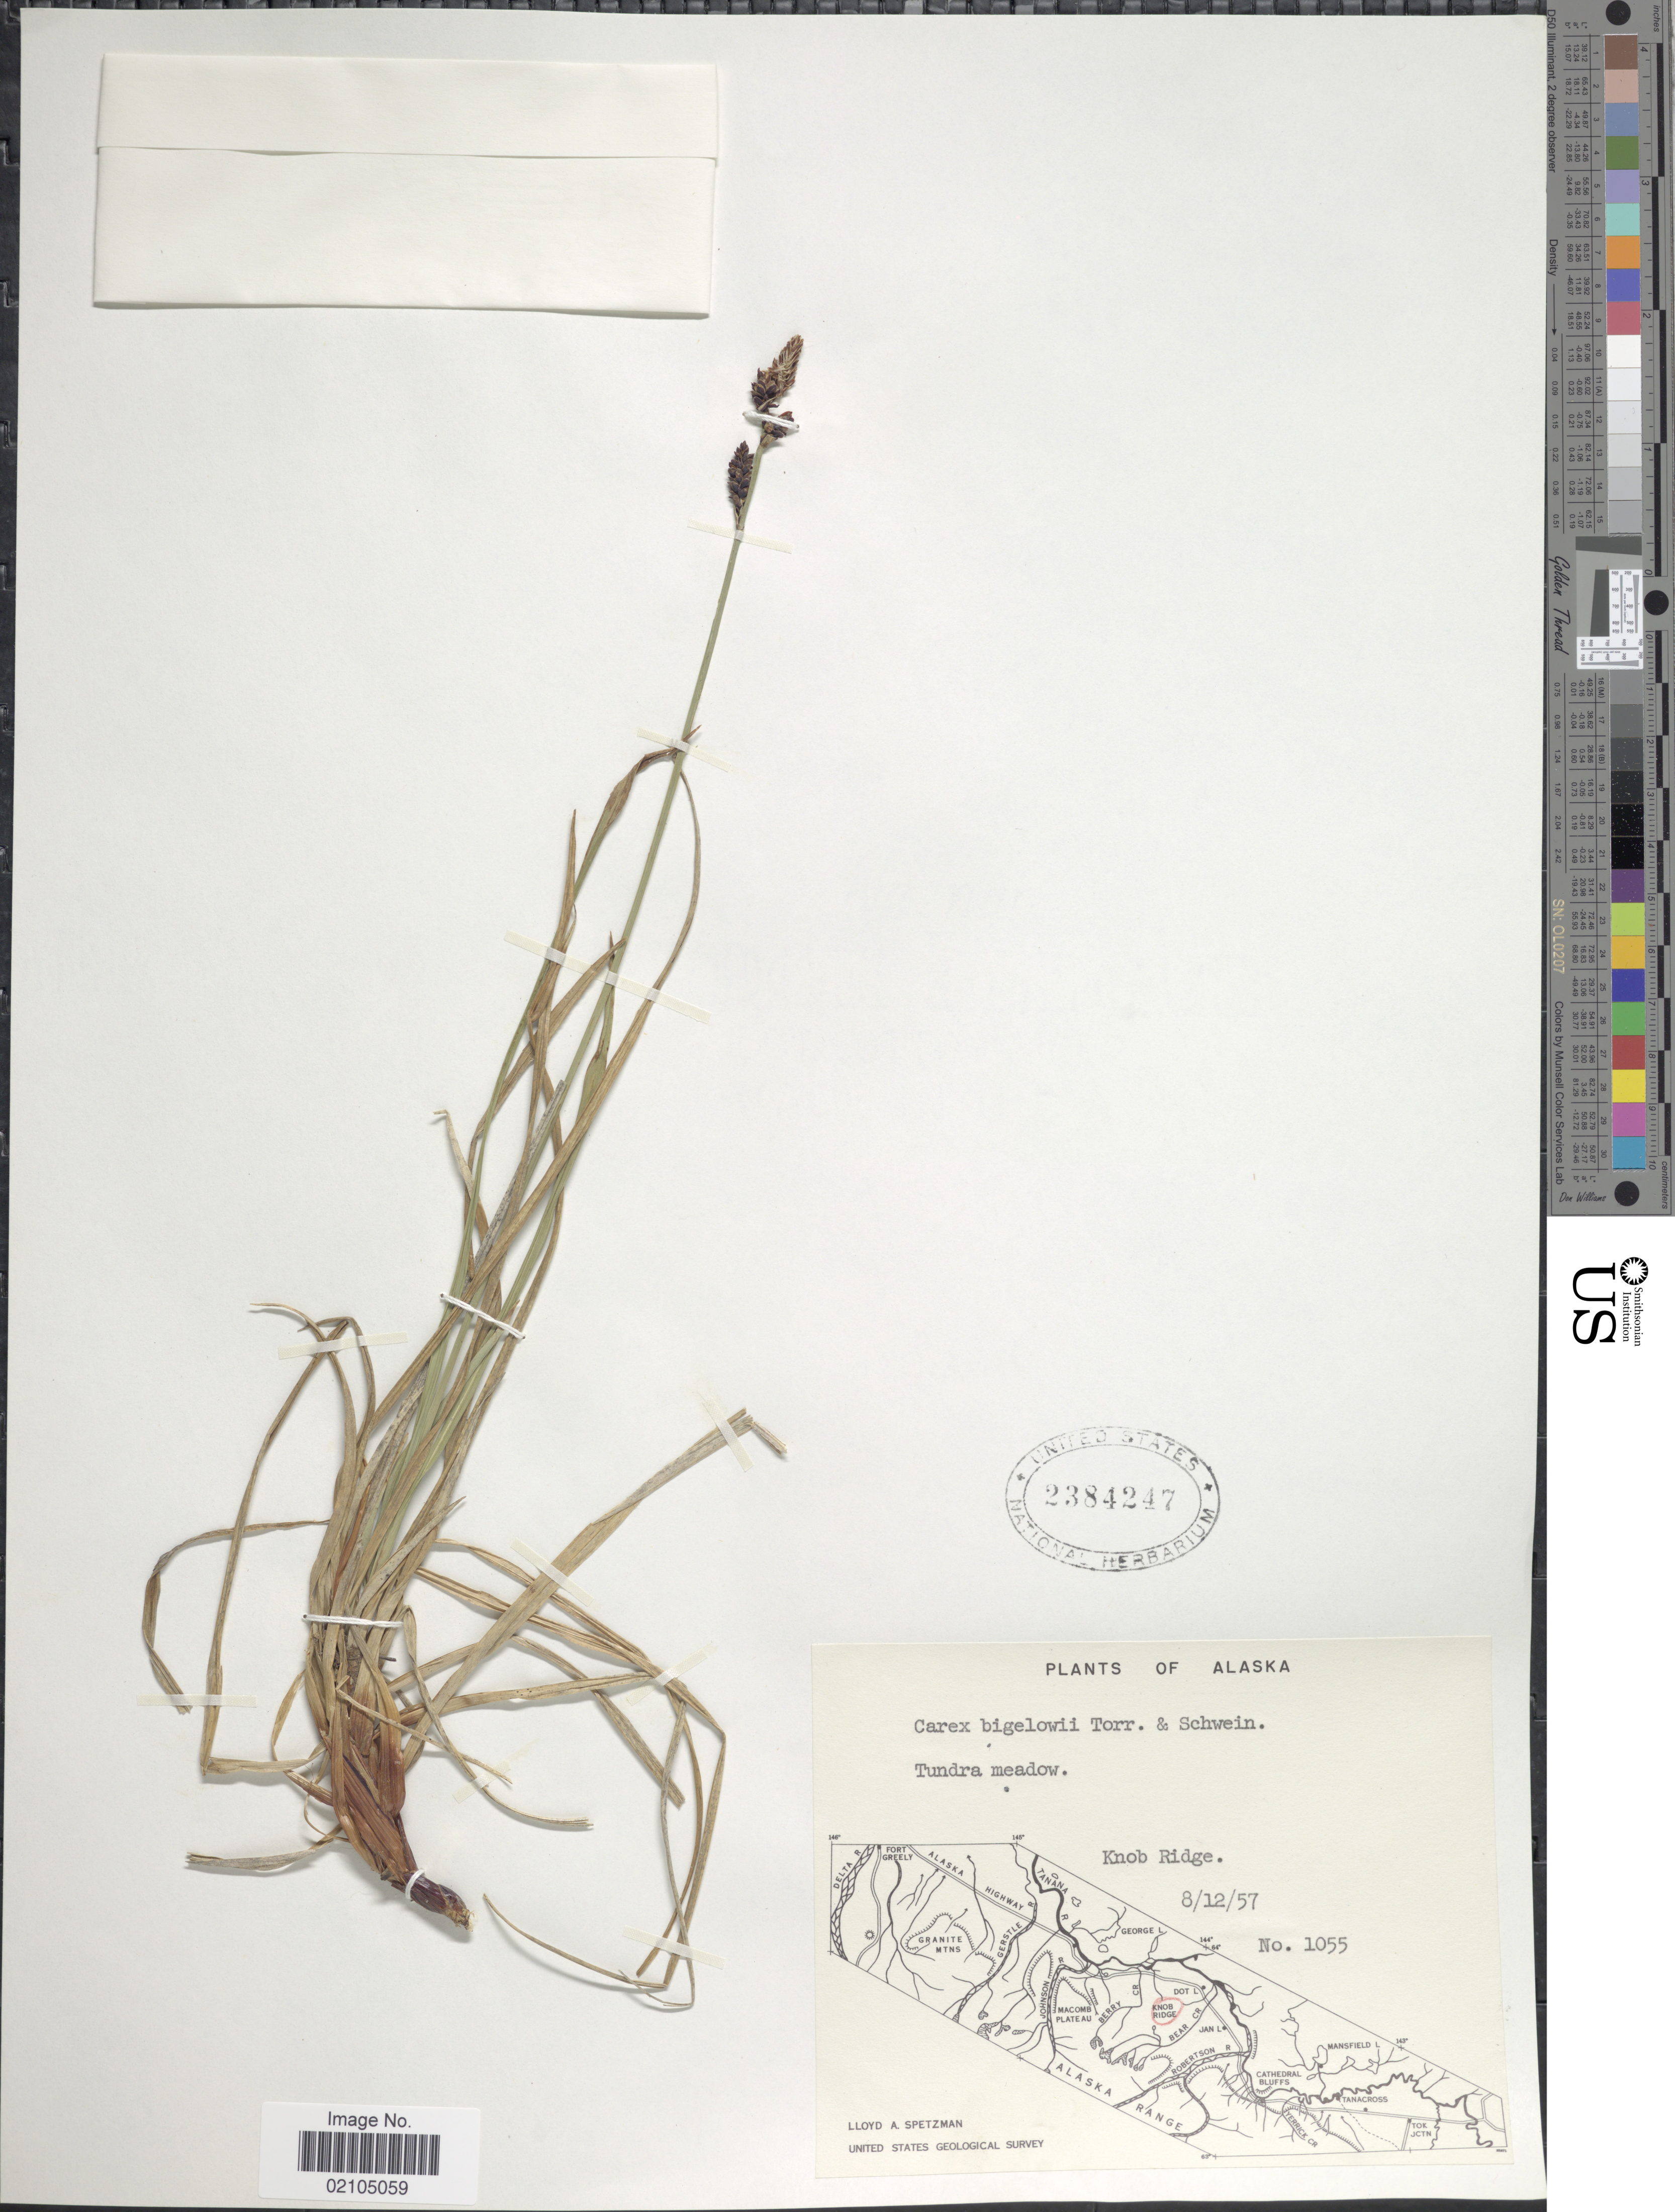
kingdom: Plantae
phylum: Tracheophyta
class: Liliopsida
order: Poales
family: Cyperaceae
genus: Carex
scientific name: Carex bigelowii subsp. lugens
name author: (Holm) T.V. Egorova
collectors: L. Spetzman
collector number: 1055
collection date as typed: Transcribed d/m/y: 12/8/57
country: United States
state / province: Alaska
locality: Tundra meadow. Knob Ridge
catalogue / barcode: US 2384247